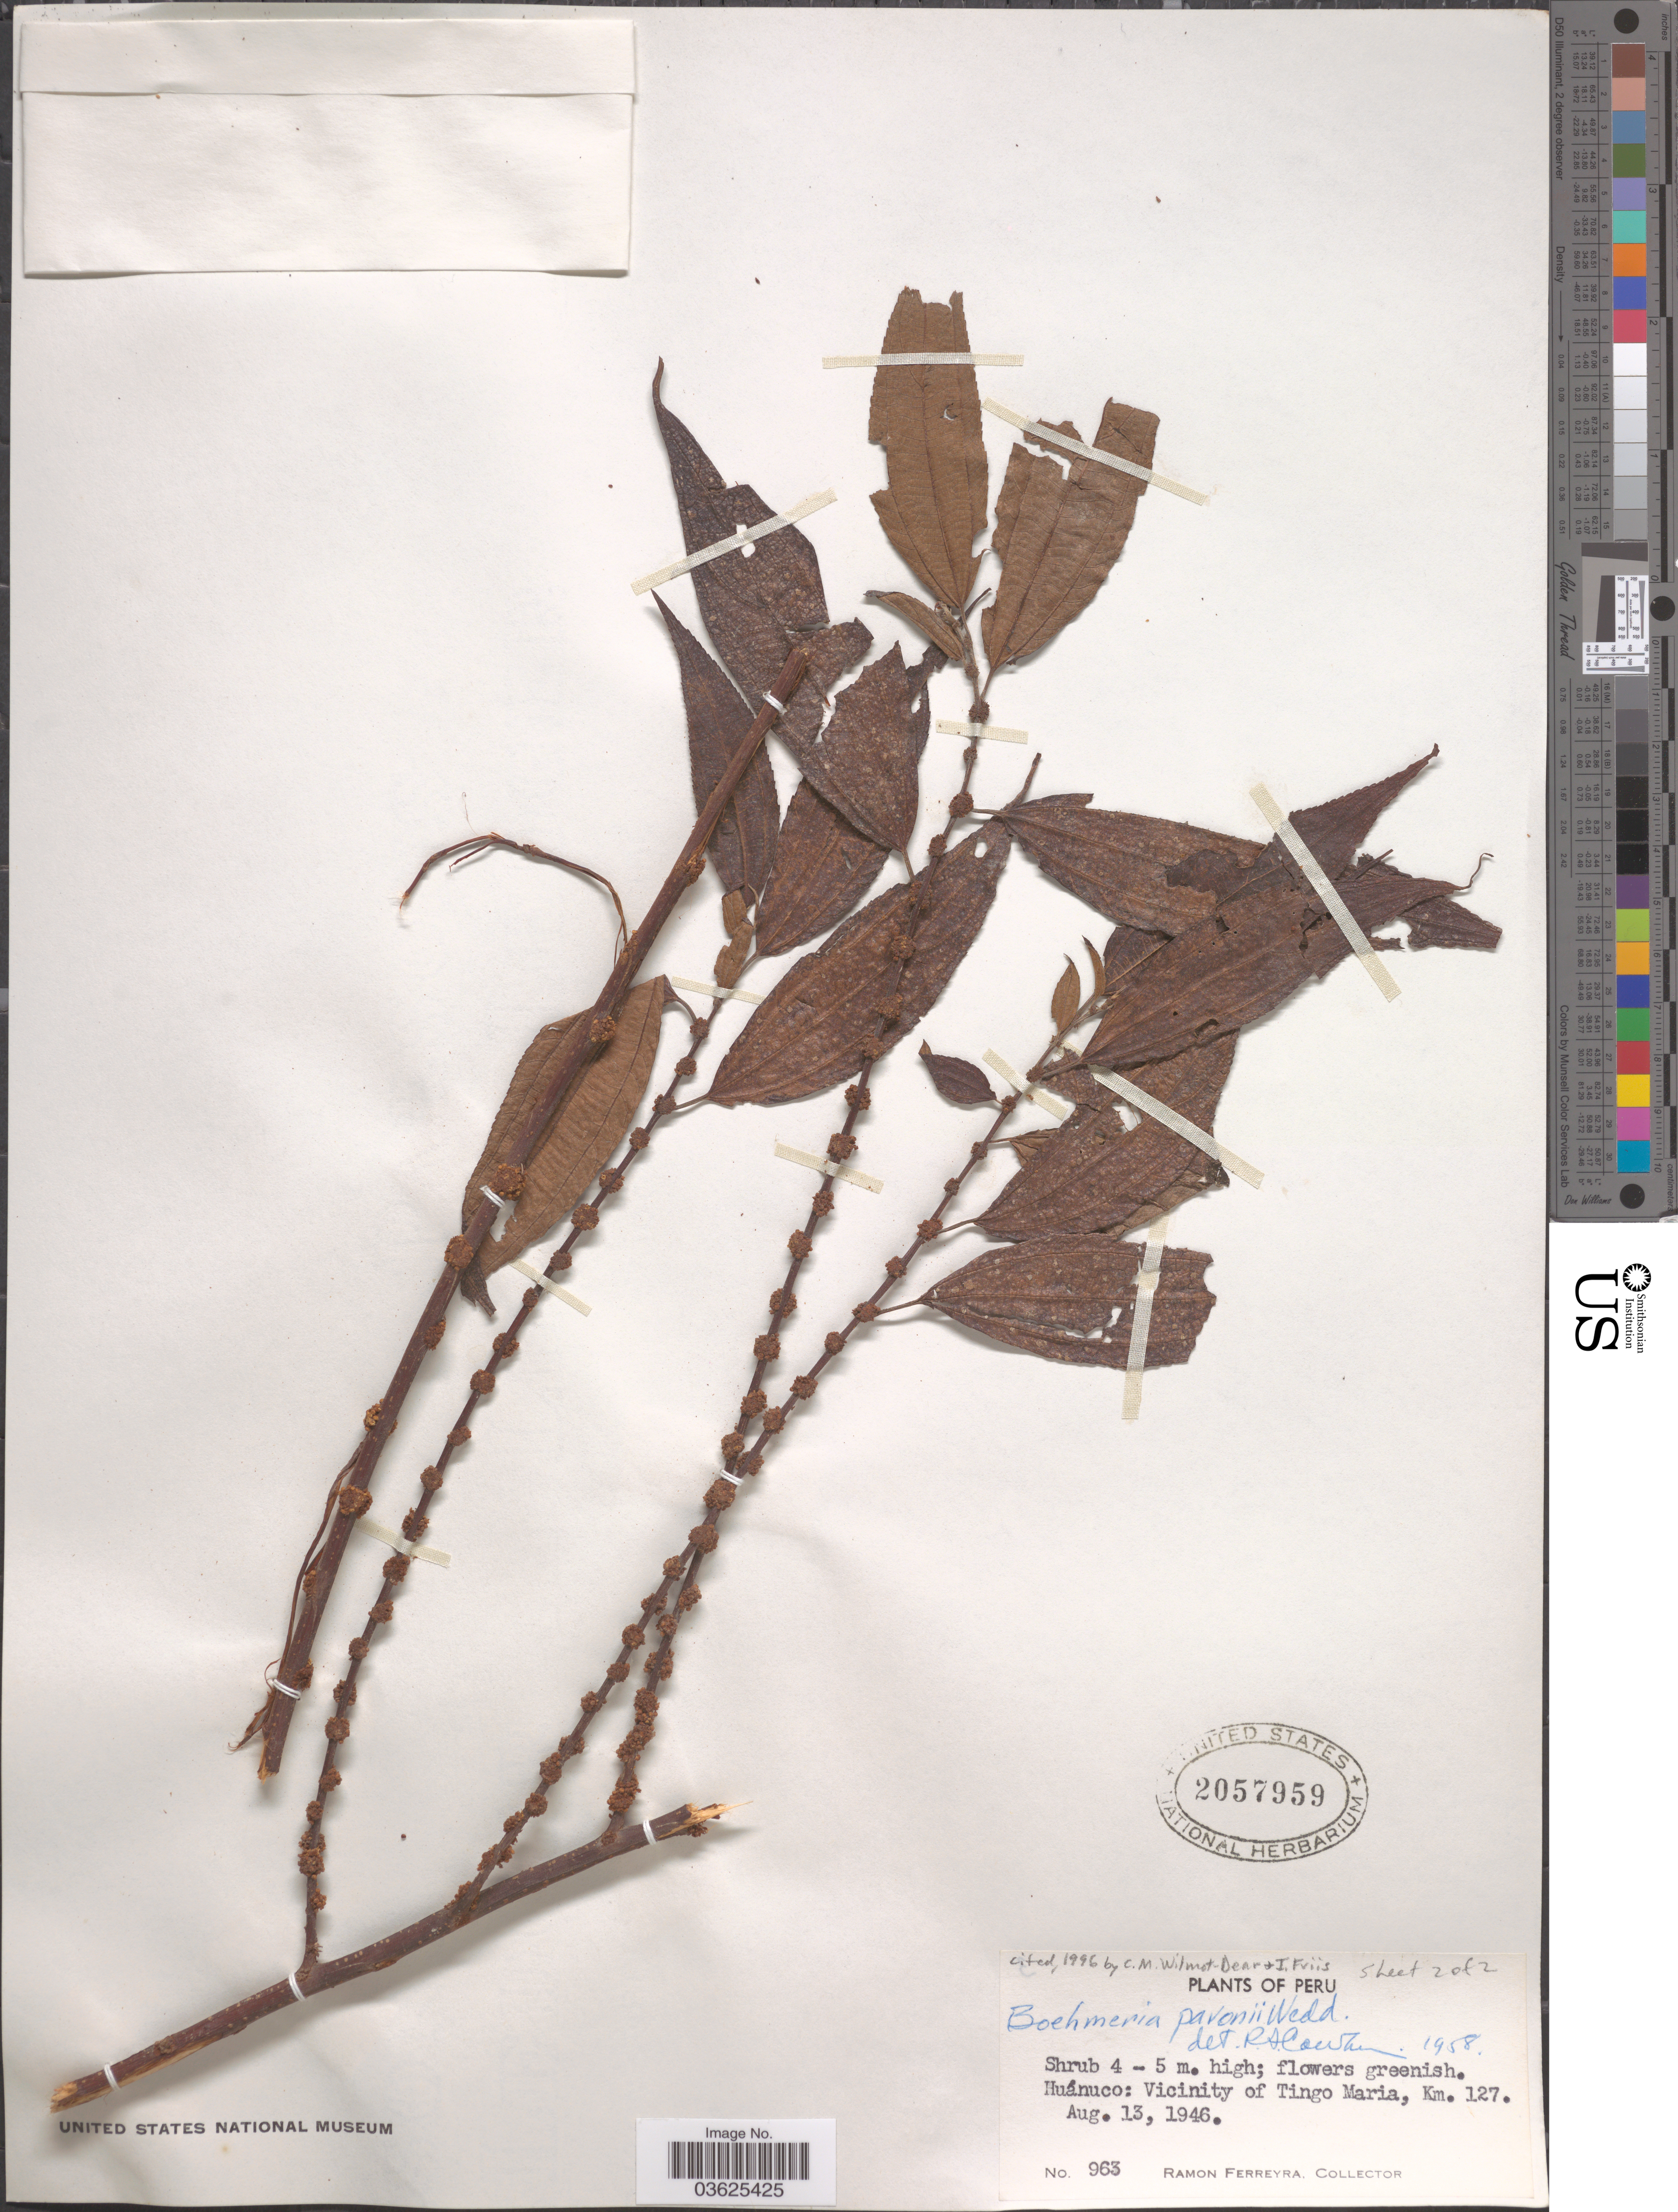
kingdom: Plantae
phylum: Tracheophyta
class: Magnoliopsida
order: Rosales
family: Urticaceae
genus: Boehmeria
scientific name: Boehmeria pavonii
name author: Wedd.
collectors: R. A. Ferreyra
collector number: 963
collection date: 1946-08-13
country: Peru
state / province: Huánuco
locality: Vicinity of Tingo Maria, Km. 127.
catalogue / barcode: US 2057959